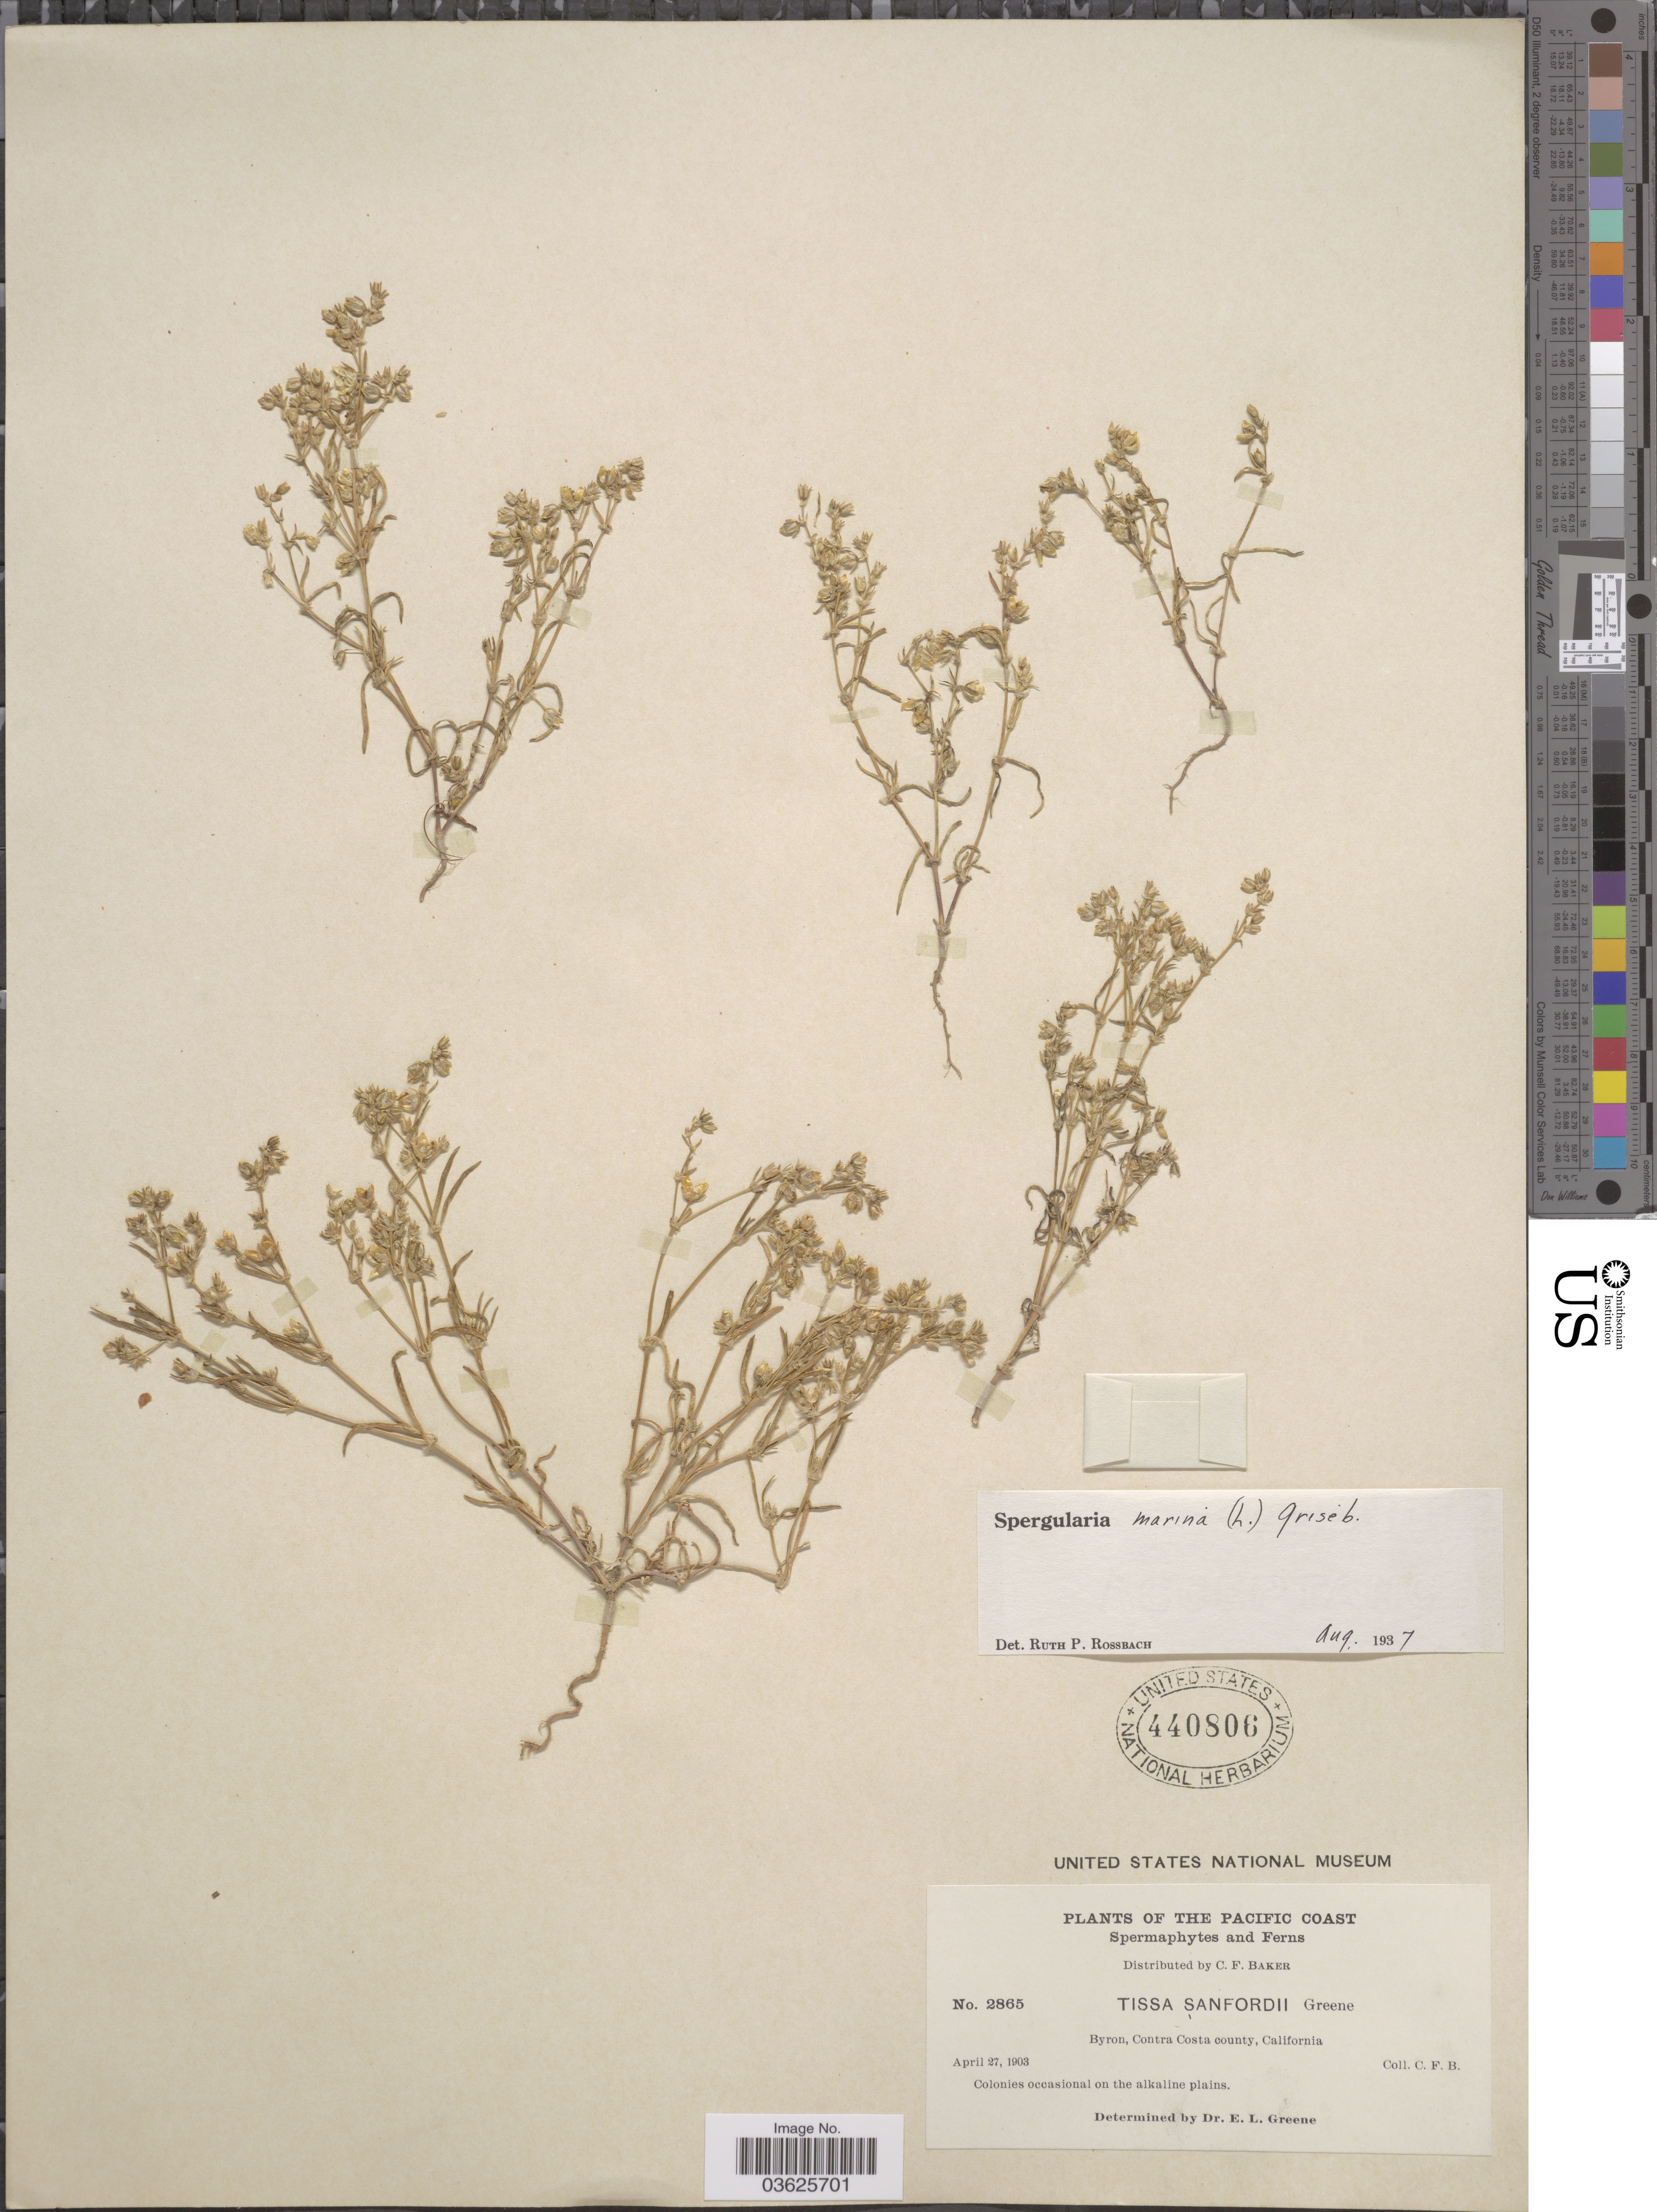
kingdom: Plantae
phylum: Tracheophyta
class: Magnoliopsida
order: Caryophyllales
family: Caryophyllaceae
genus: Spergularia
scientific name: Spergularia marina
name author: (L.) Griseb.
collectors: C. F. Baker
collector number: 2865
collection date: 1903-04-27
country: United States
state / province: California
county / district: Contra Costa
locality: The Pacific Coast. Byron, Contra Costa county.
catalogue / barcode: US 440806